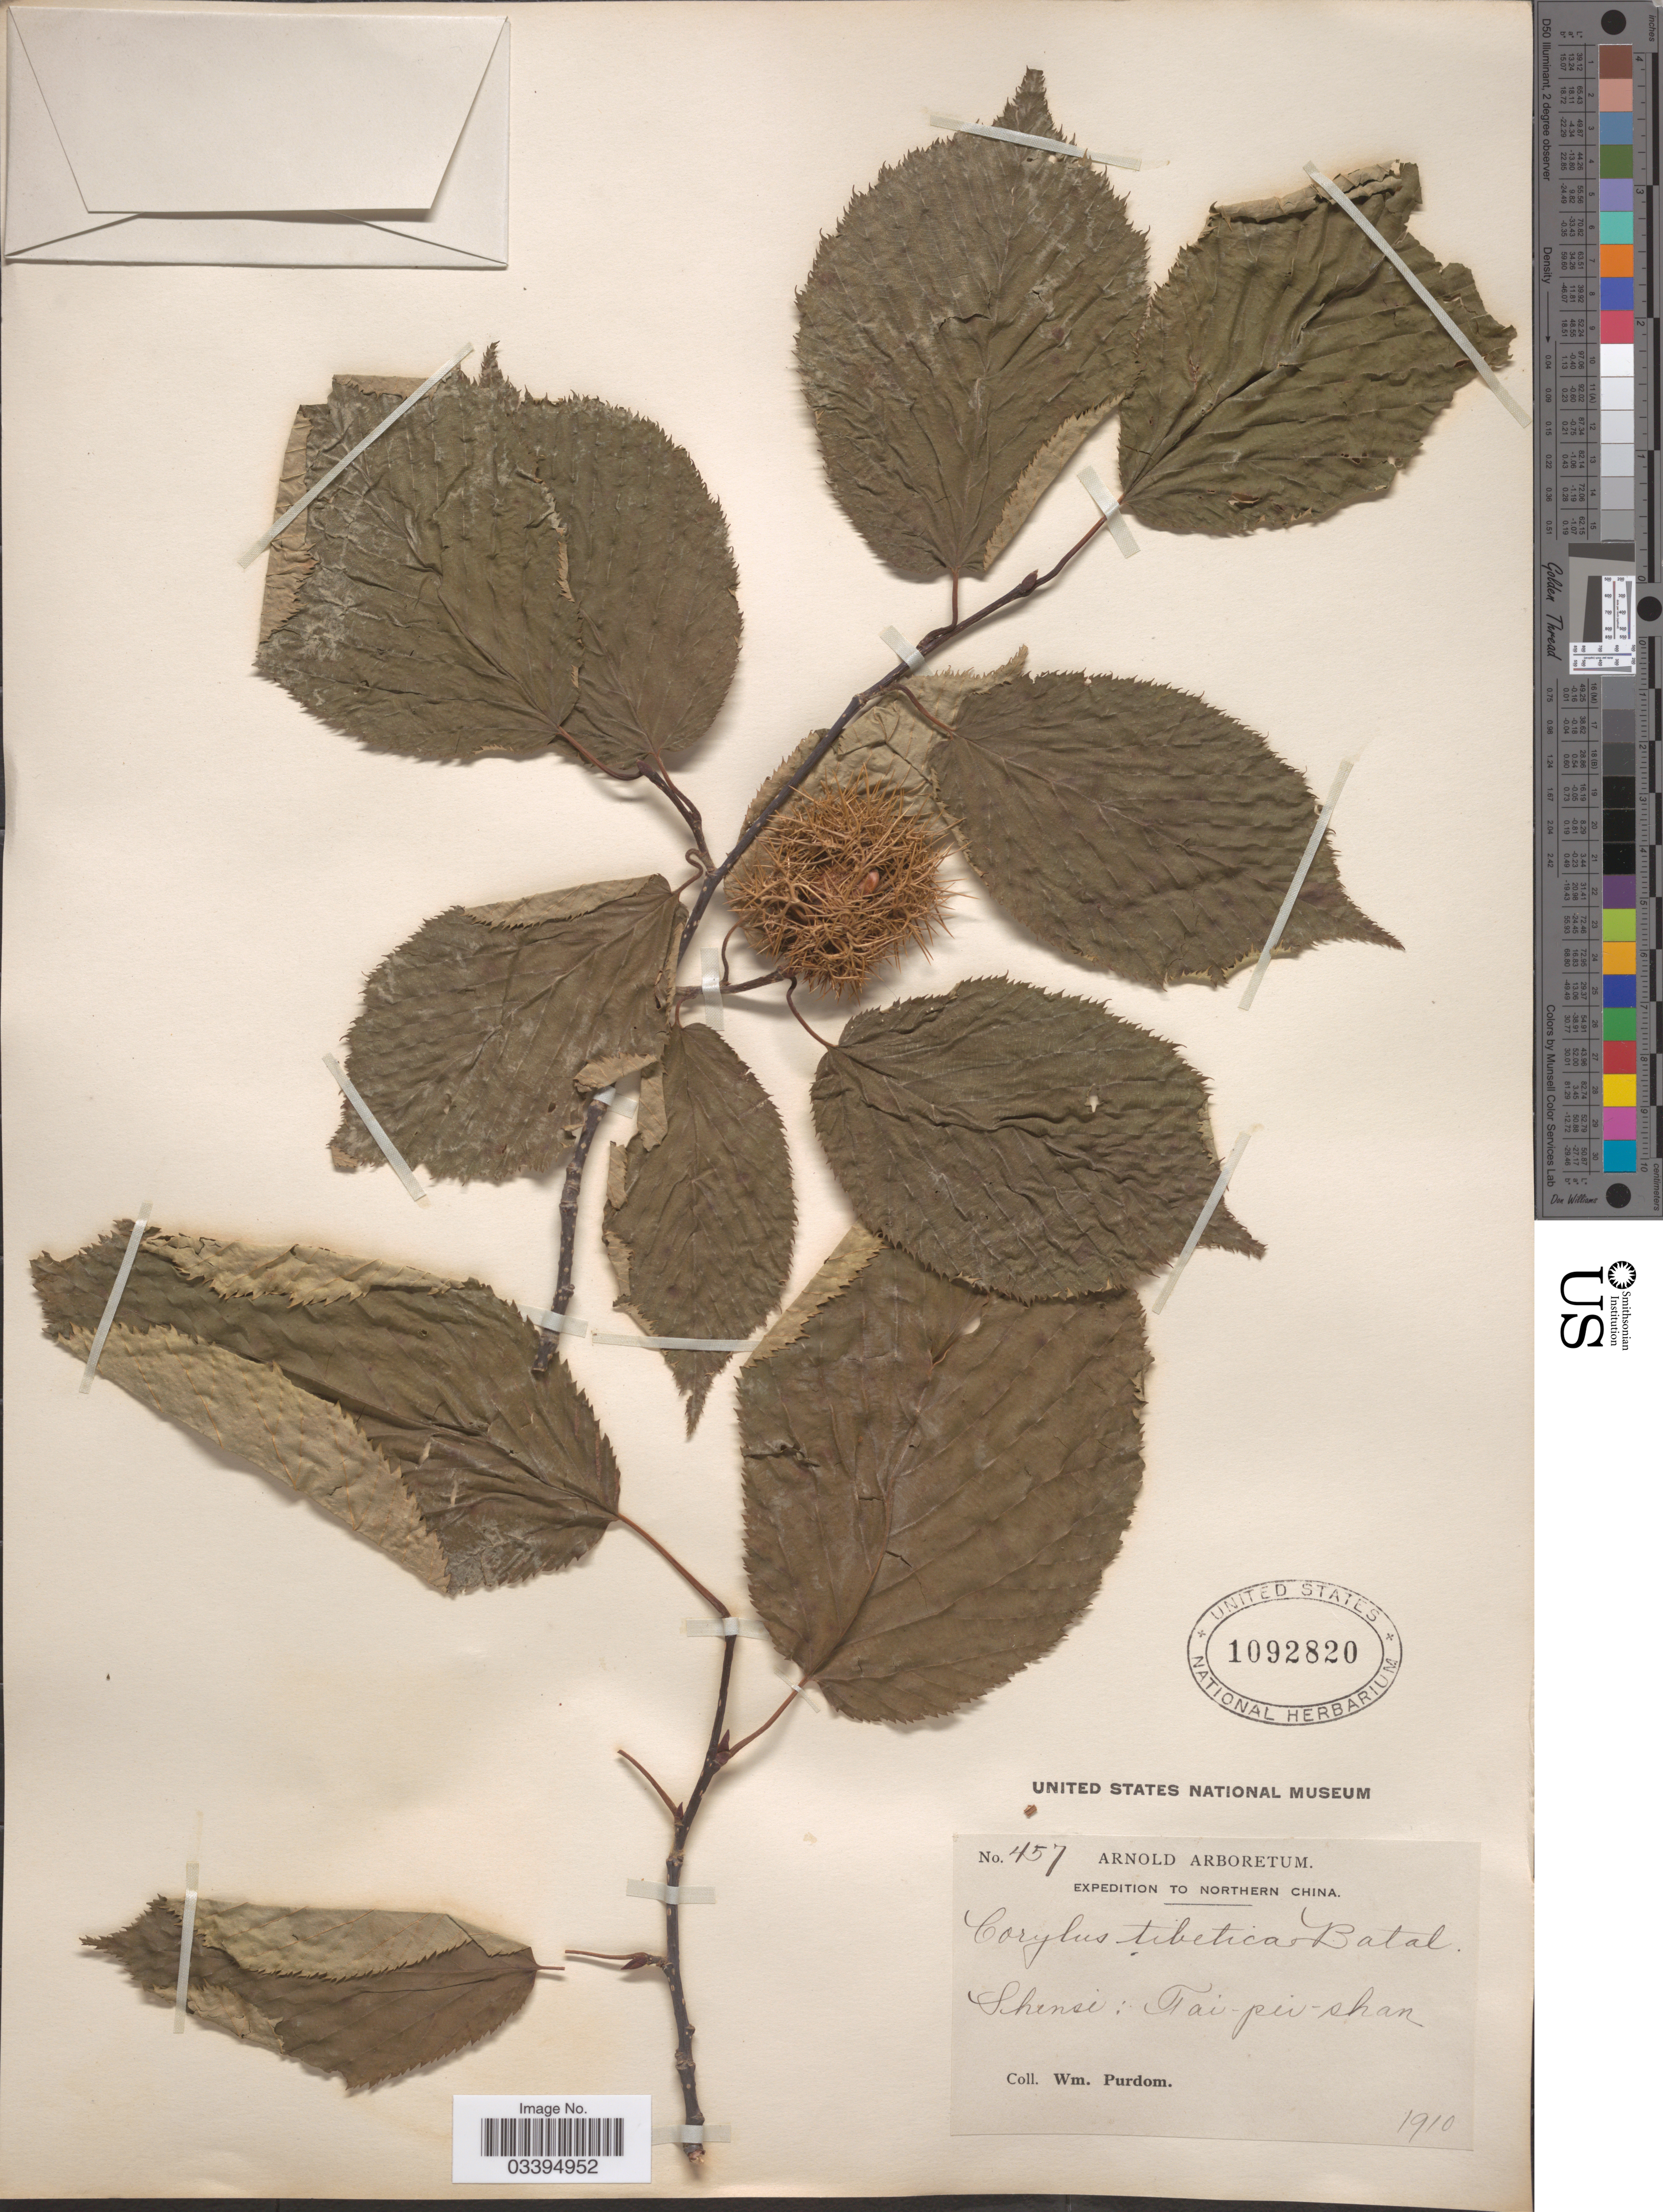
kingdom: Plantae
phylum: Tracheophyta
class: Magnoliopsida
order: Fagales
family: Betulaceae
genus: Corylus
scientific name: Corylus tibetica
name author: Batalin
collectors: W. Purdom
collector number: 457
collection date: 1910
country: China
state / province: Shaanxi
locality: Northern China. Shensi: Tai-pei-shan.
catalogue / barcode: US 1092820